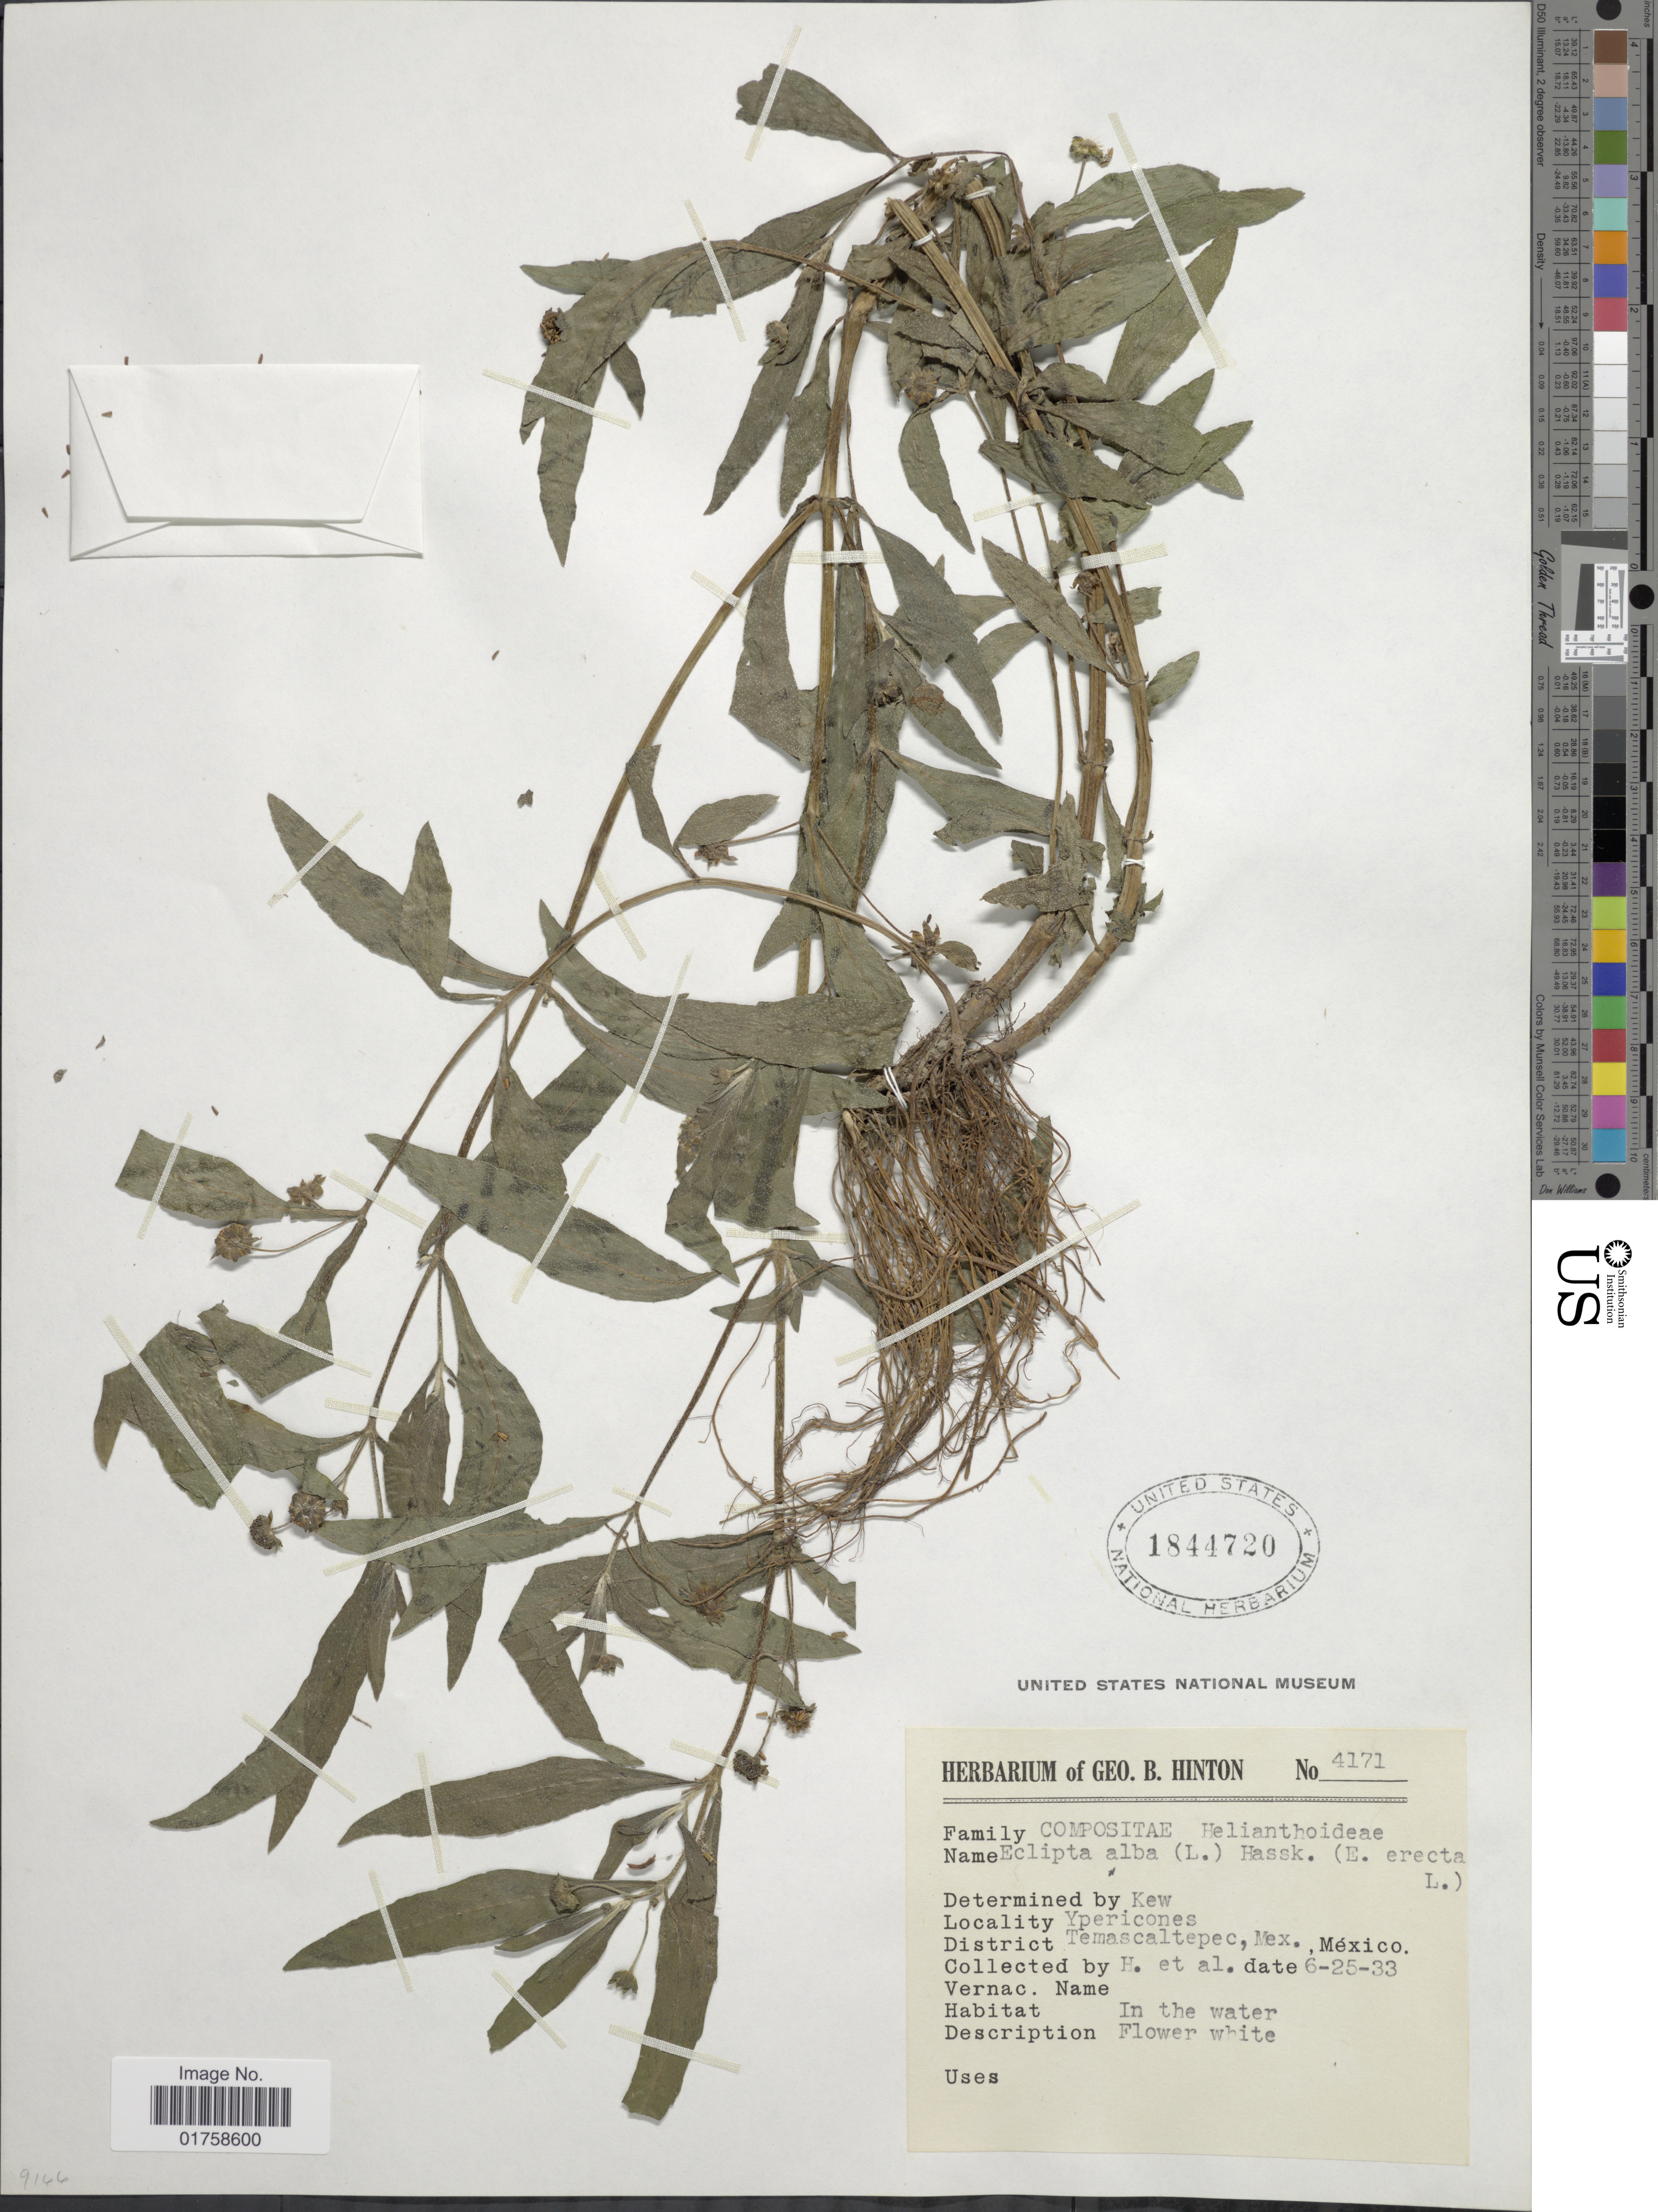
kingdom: Plantae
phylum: Tracheophyta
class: Magnoliopsida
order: Asterales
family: Asteraceae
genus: Eclipta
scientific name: Eclipta alba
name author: (L.) Hassk.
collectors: G. B. Hinton & et al.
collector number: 4171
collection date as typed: Transcribed d/m/y: 25/6/33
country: Mexico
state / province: México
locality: Temascaltepec, Mex. Mexico.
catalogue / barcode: US 1844720